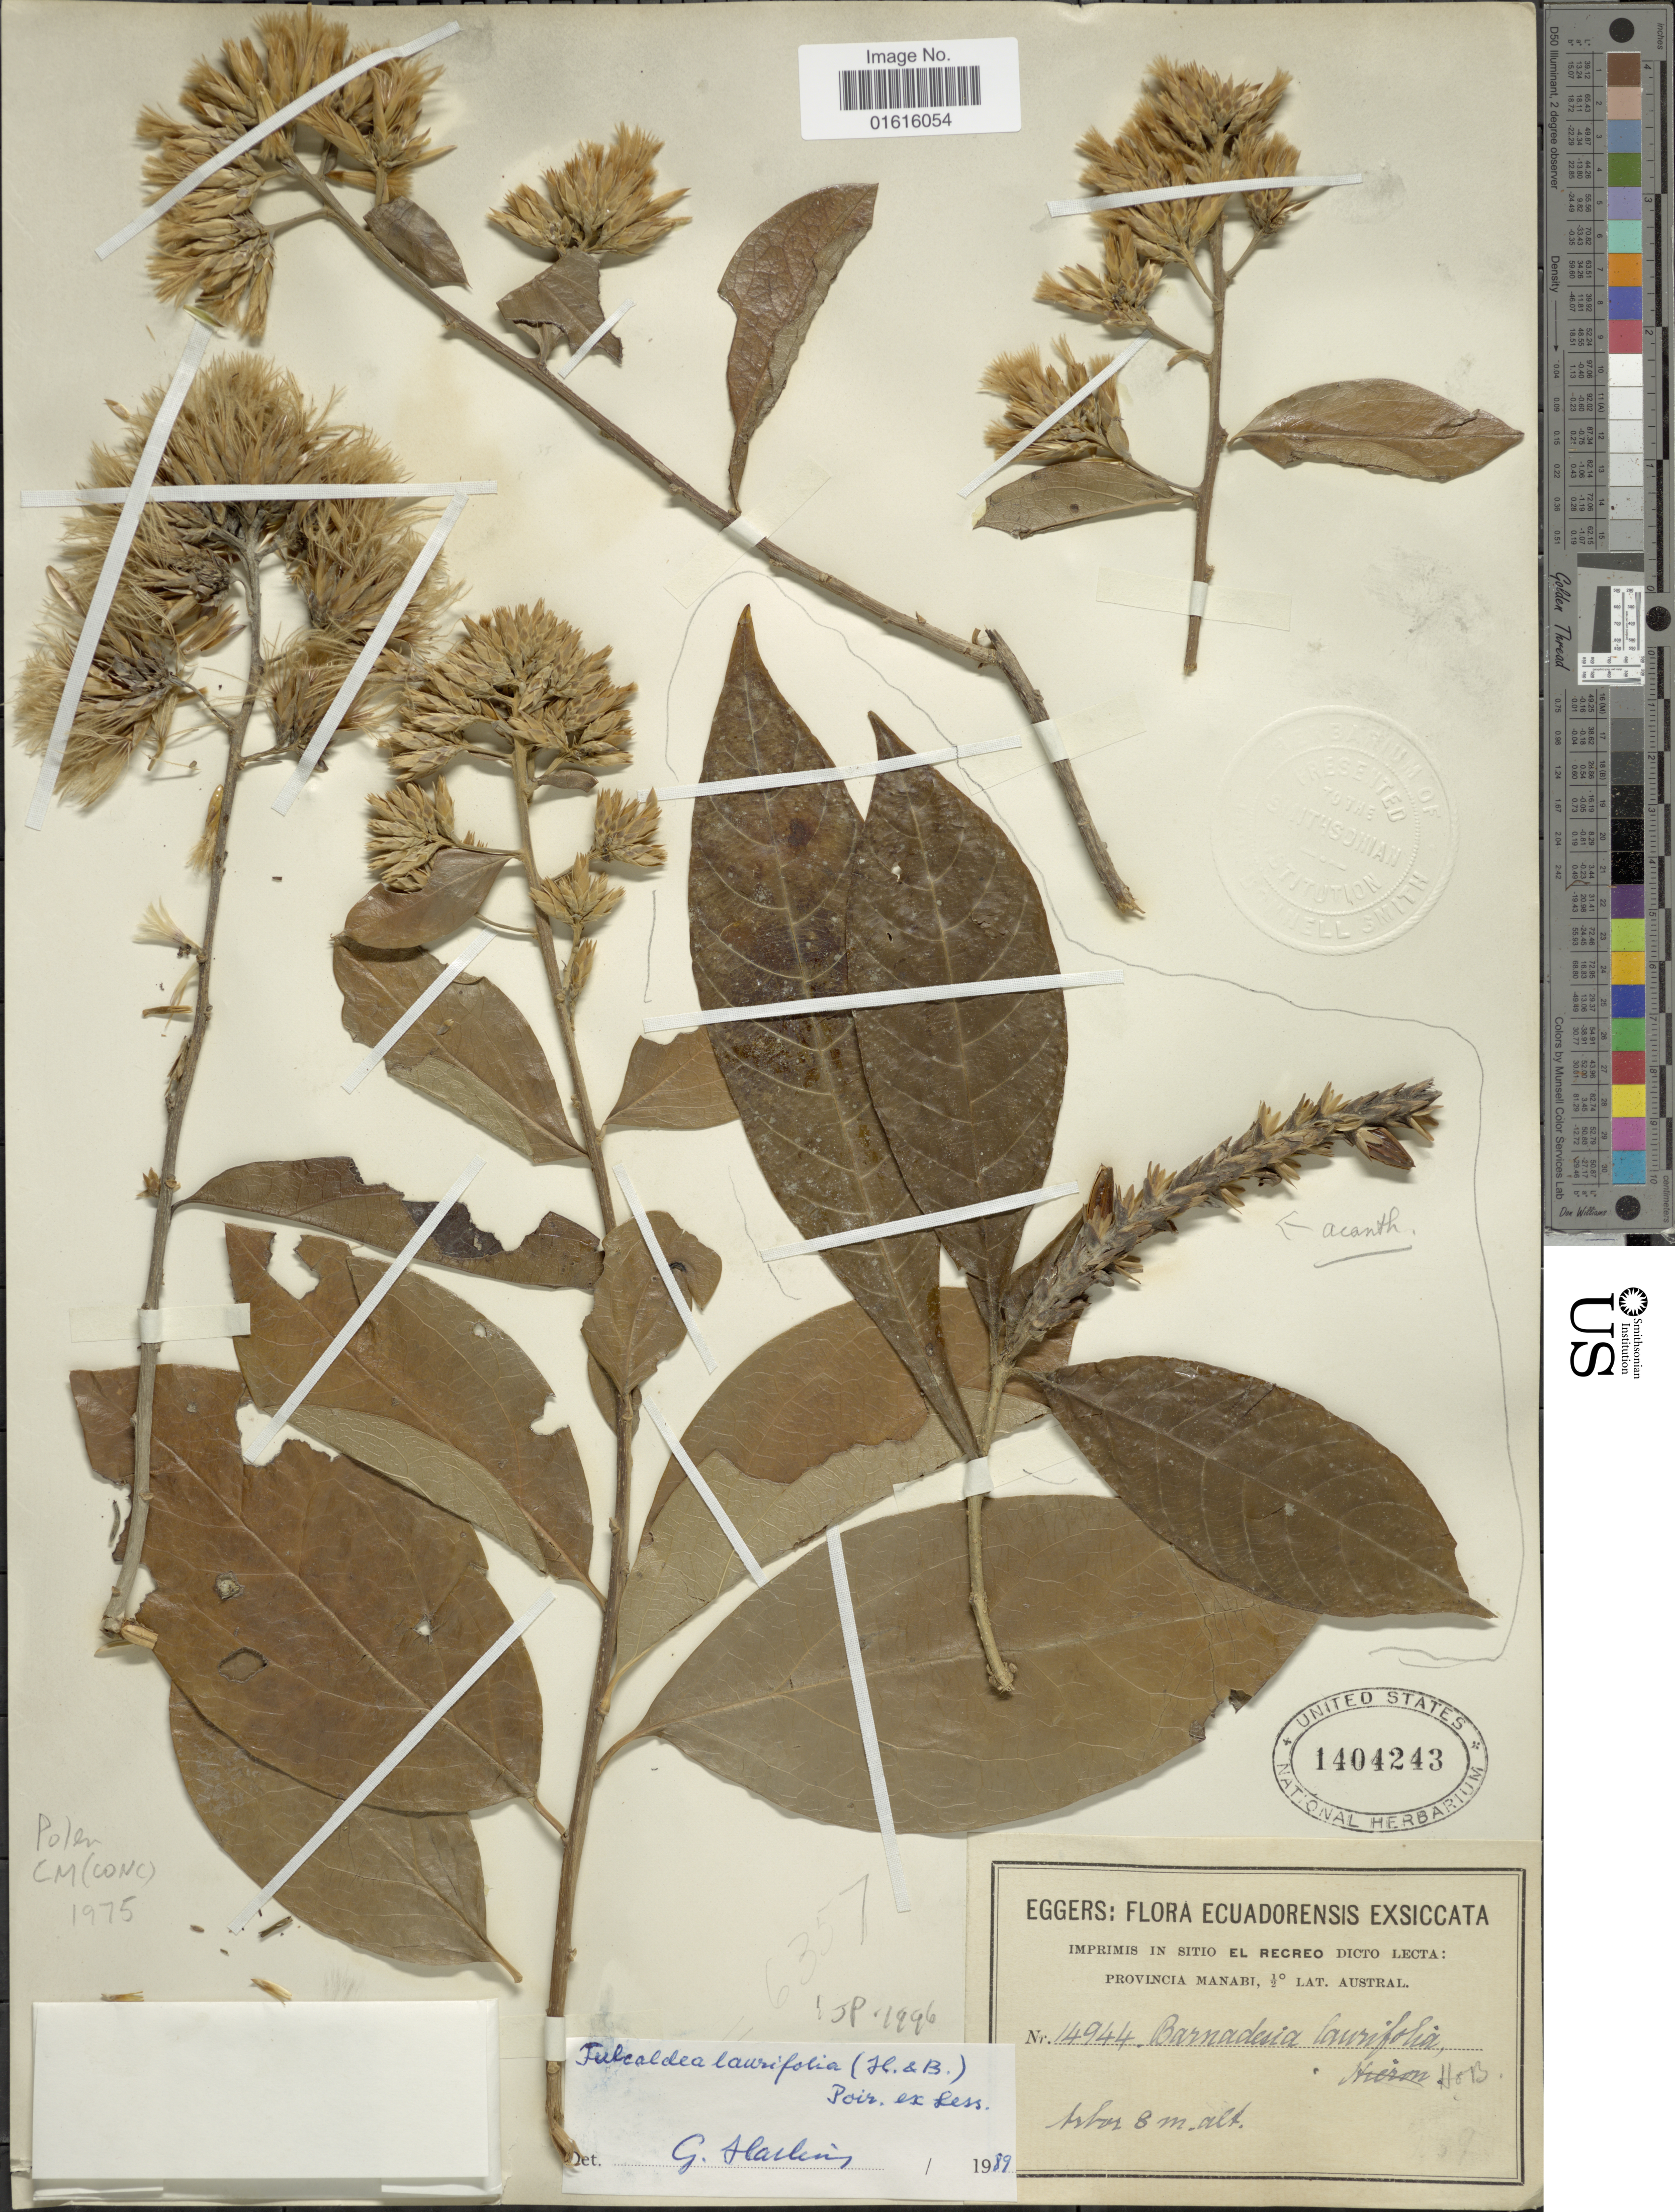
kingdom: Plantae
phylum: Tracheophyta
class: Magnoliopsida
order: Asterales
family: Asteraceae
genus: Fulcaldea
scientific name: Fulcaldea laurifolia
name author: (Bonpl.) Poir.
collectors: -. Eggers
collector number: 14944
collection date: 1996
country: Ecuador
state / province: Manabí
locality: ½° Lat. Austral. [unsure placement]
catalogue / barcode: US 1404243